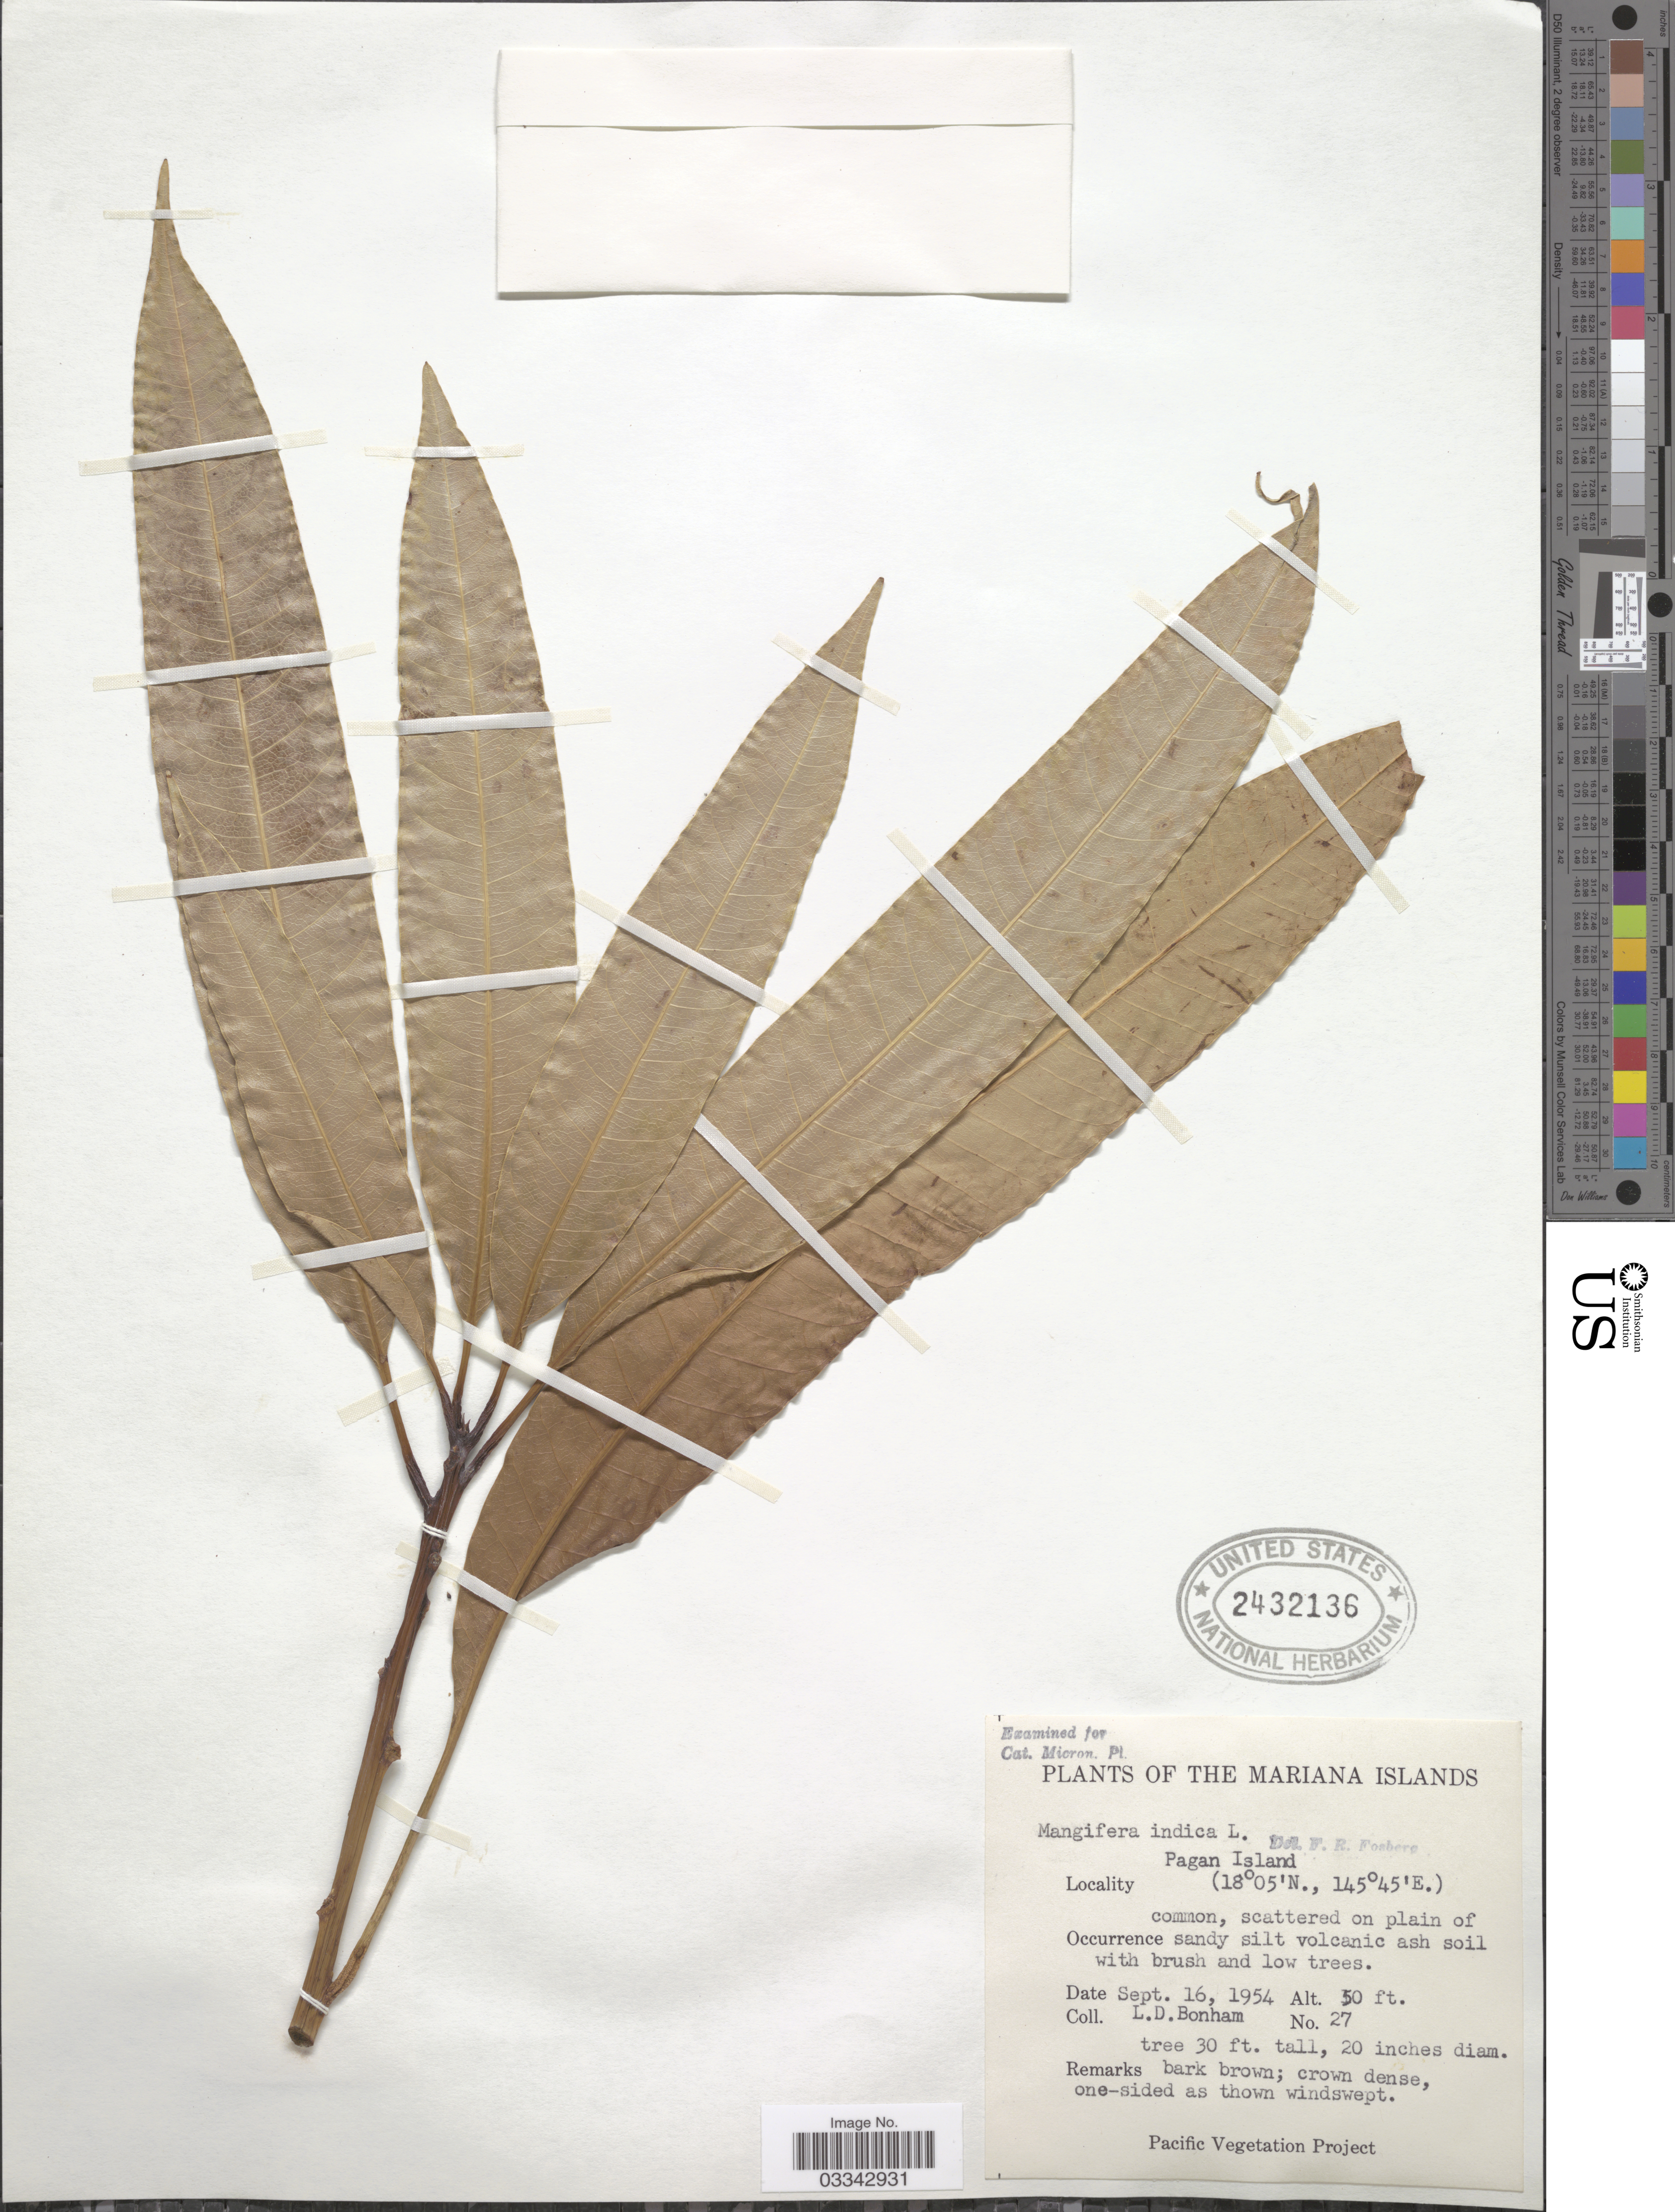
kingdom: Plantae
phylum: Tracheophyta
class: Magnoliopsida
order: Sapindales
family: Anacardiaceae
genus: Mangifera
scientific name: Mangifera indica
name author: L.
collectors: L. D. Bonham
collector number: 27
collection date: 1954-09-16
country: Northern Mariana Islands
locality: The Mariana Islands. Pagan Island.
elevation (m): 15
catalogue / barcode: US 2432136